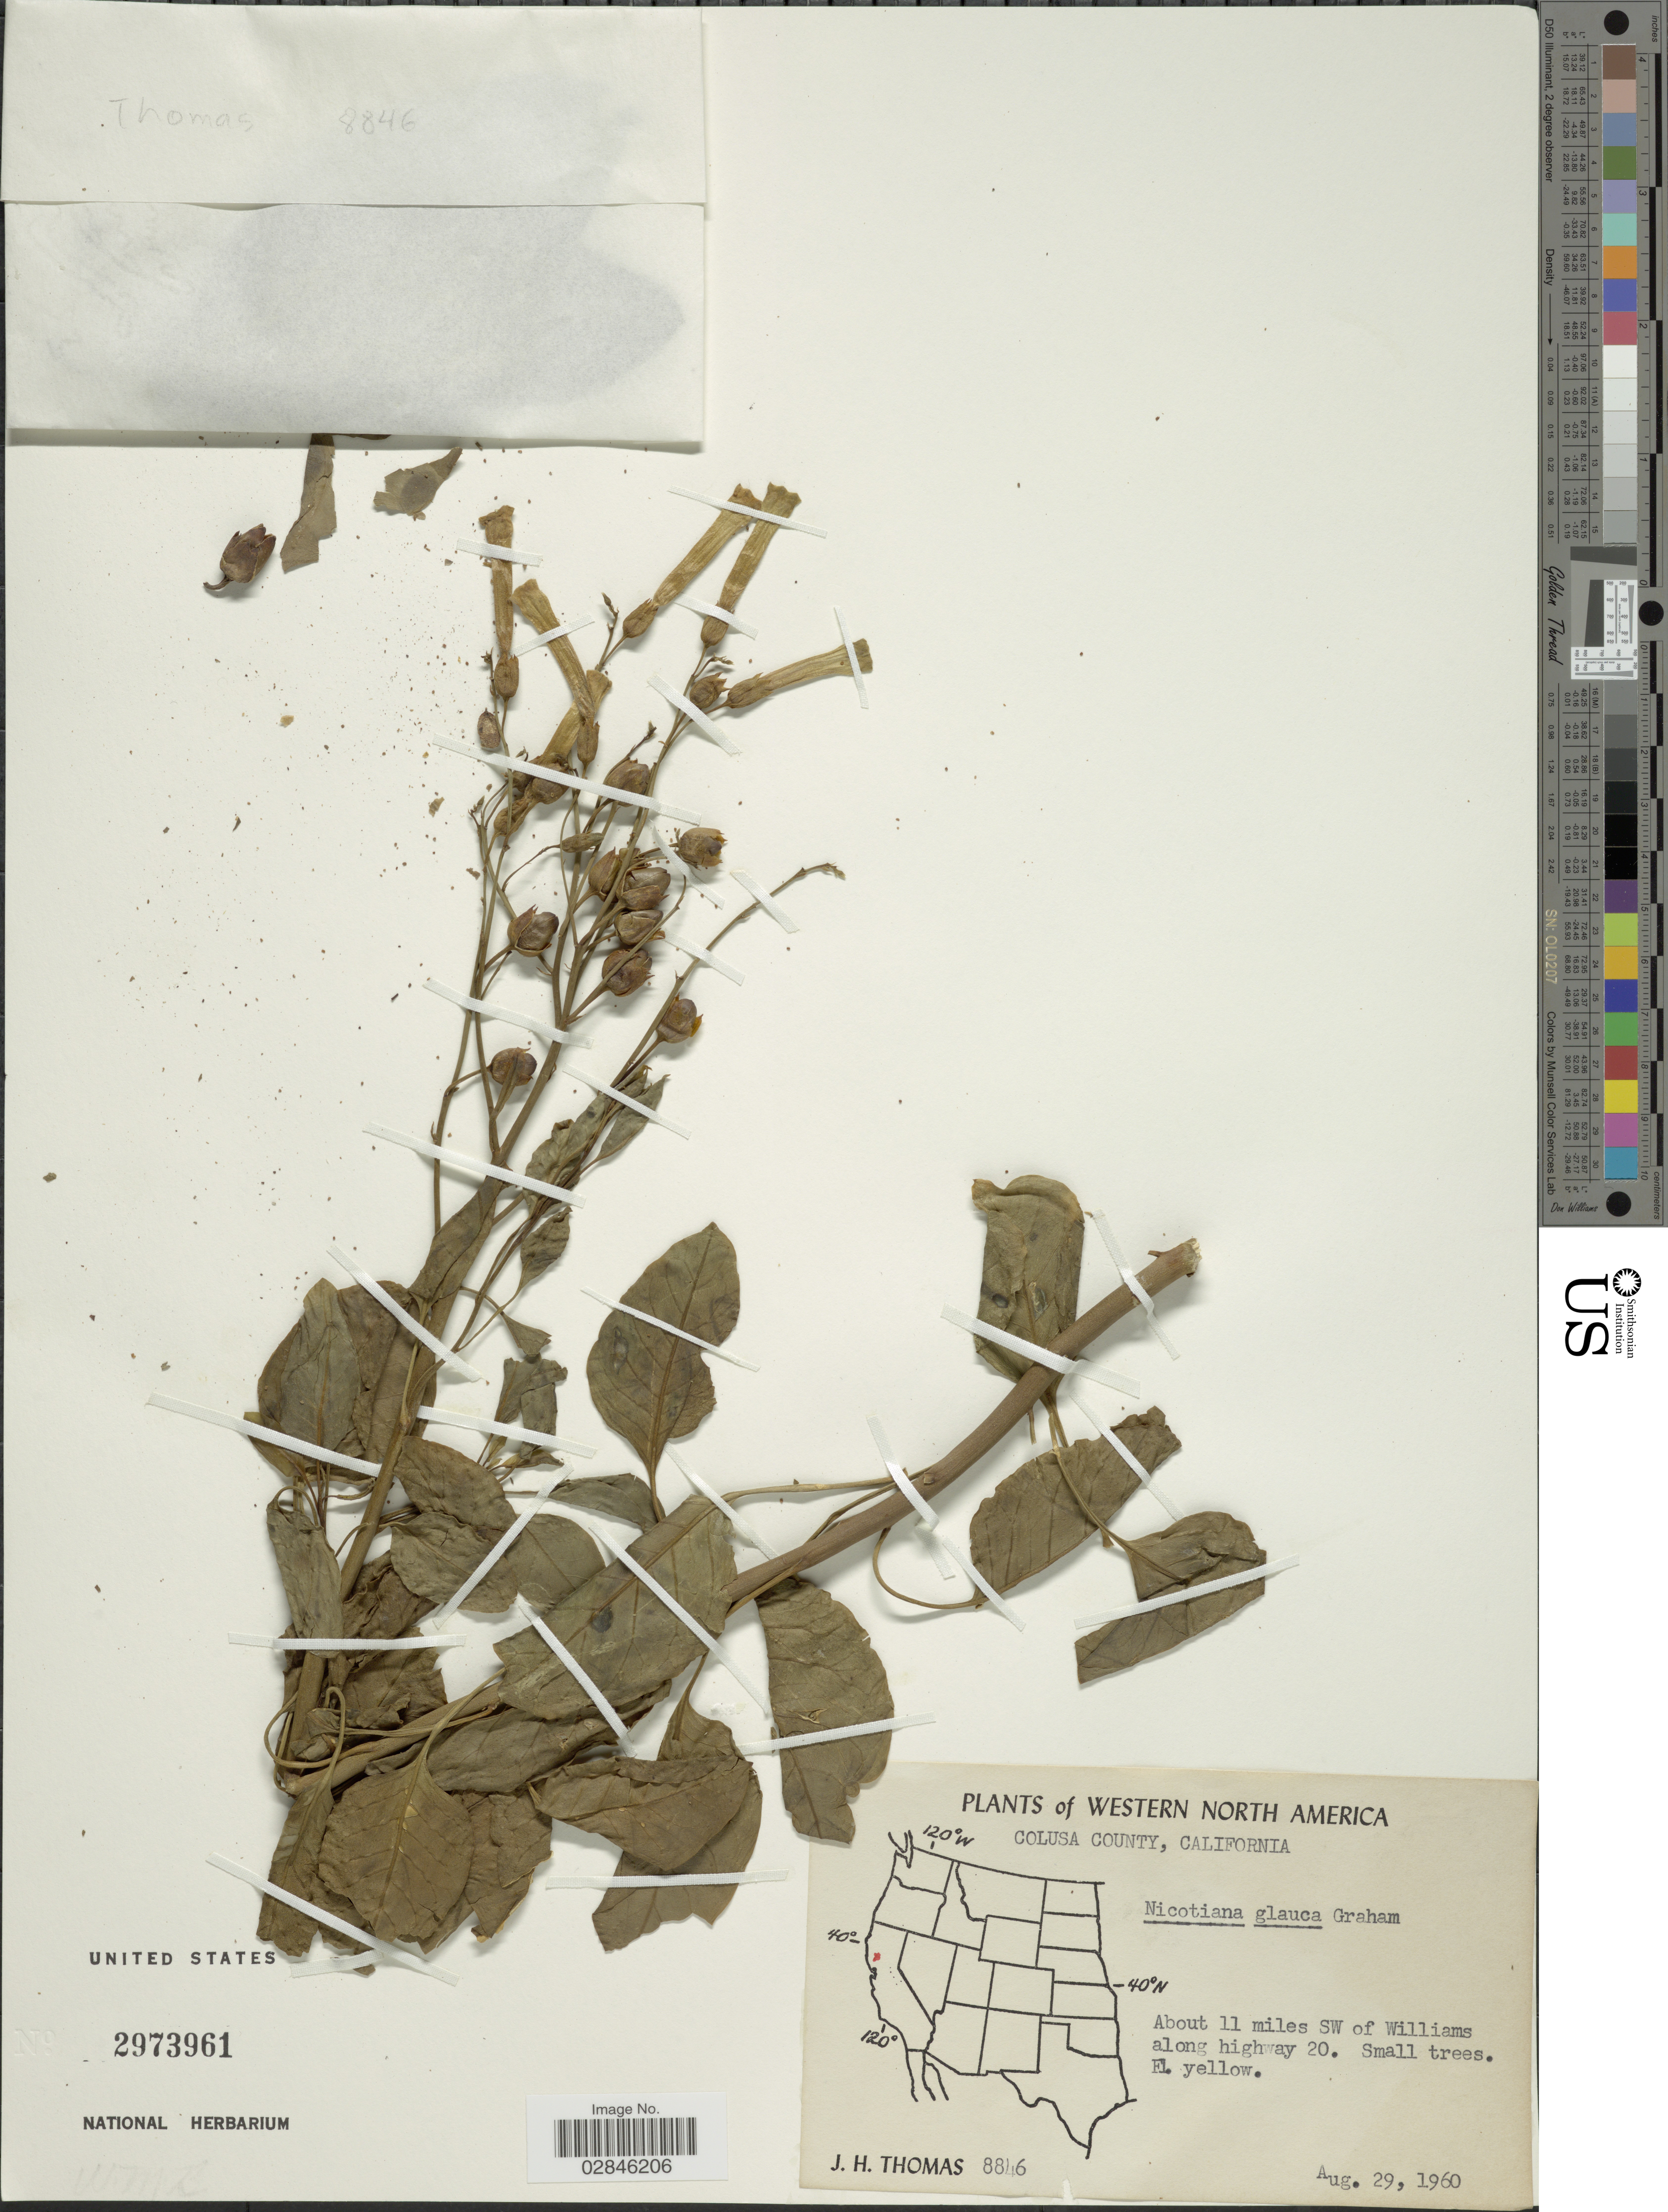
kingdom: Plantae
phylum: Tracheophyta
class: Magnoliopsida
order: Solanales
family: Solanaceae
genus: Nicotiana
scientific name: Nicotiana glauca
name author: Graham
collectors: J. H. Thomas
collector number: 8846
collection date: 1960-08-29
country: United States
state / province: California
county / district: Colusa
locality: Western North America. Colusa County. About 11 miles SW of Williams along highway 20.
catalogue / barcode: US 2973961